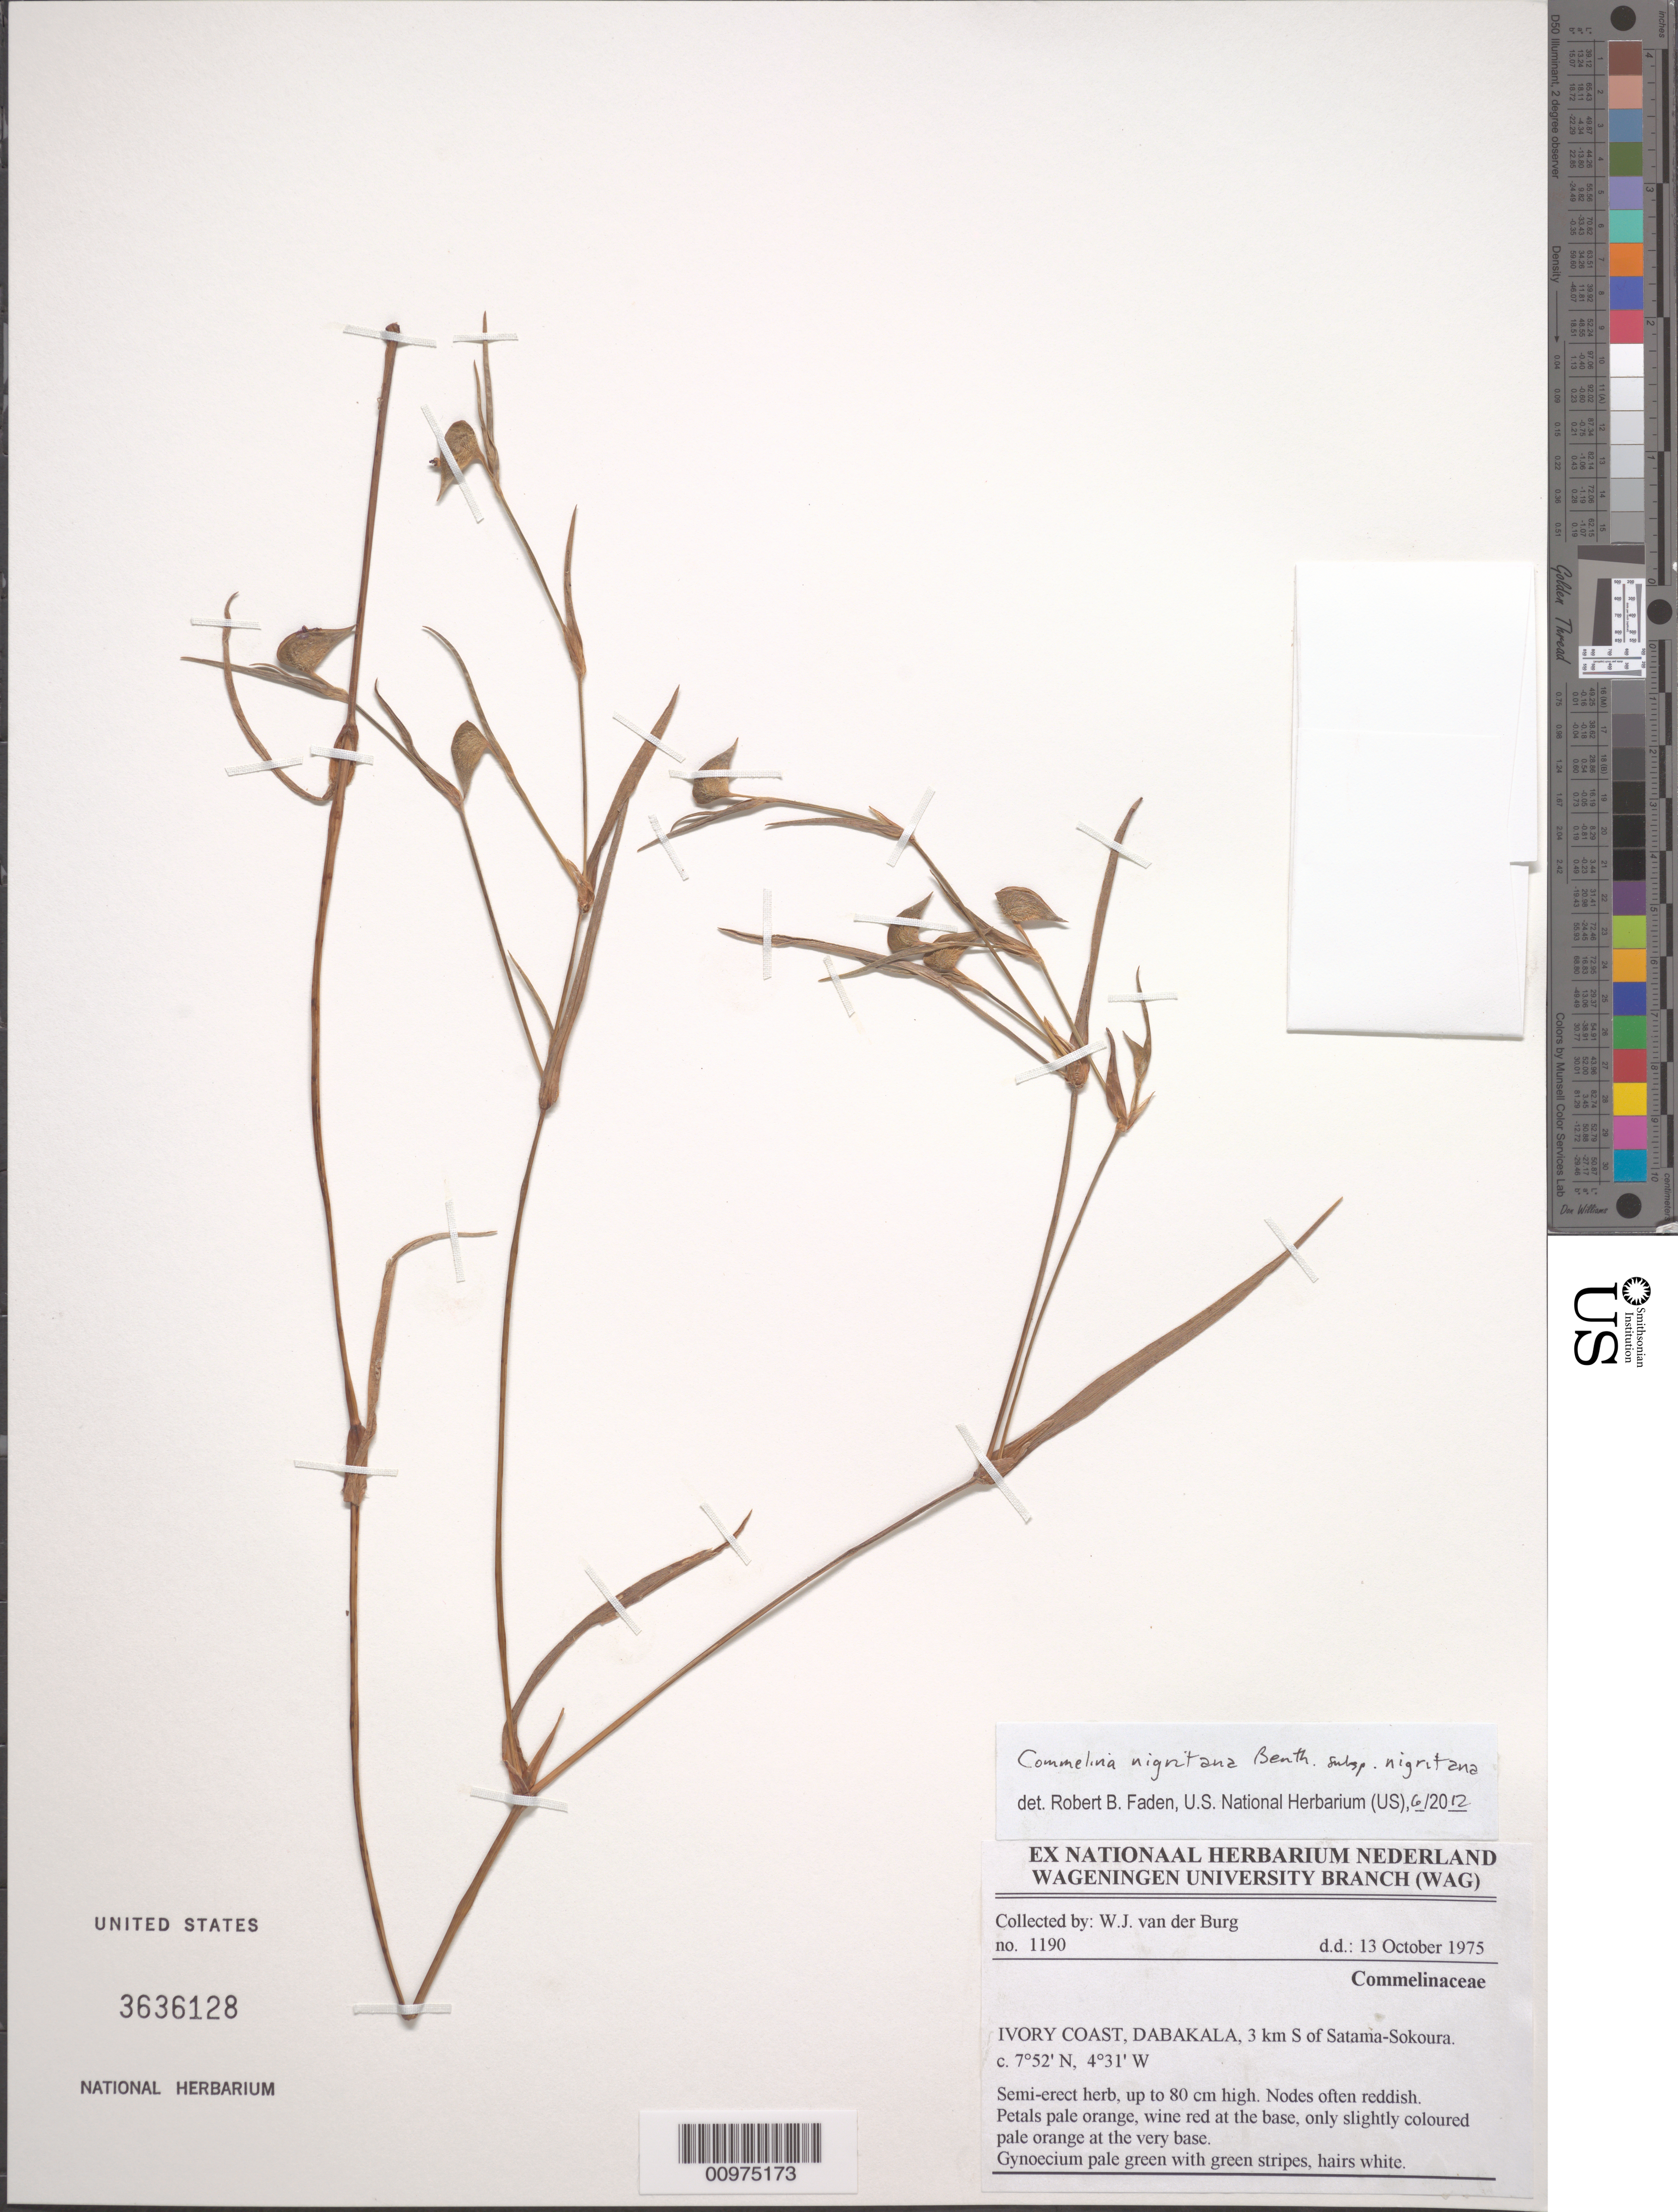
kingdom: Plantae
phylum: Tracheophyta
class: Liliopsida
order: Commelinales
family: Commelinaceae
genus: Commelina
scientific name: Commelina nigritana subsp. nigritana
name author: Benth.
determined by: Faden, Robert B., (US), Smithsonian Institution - National Museum of Natural History (UNITED STATES)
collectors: W. van der Burg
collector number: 1190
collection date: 1975-10-13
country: Ivory Coast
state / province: Vallée du Bandama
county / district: Hambol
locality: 3 km S of Satama-Sokoura.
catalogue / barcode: US 3636128